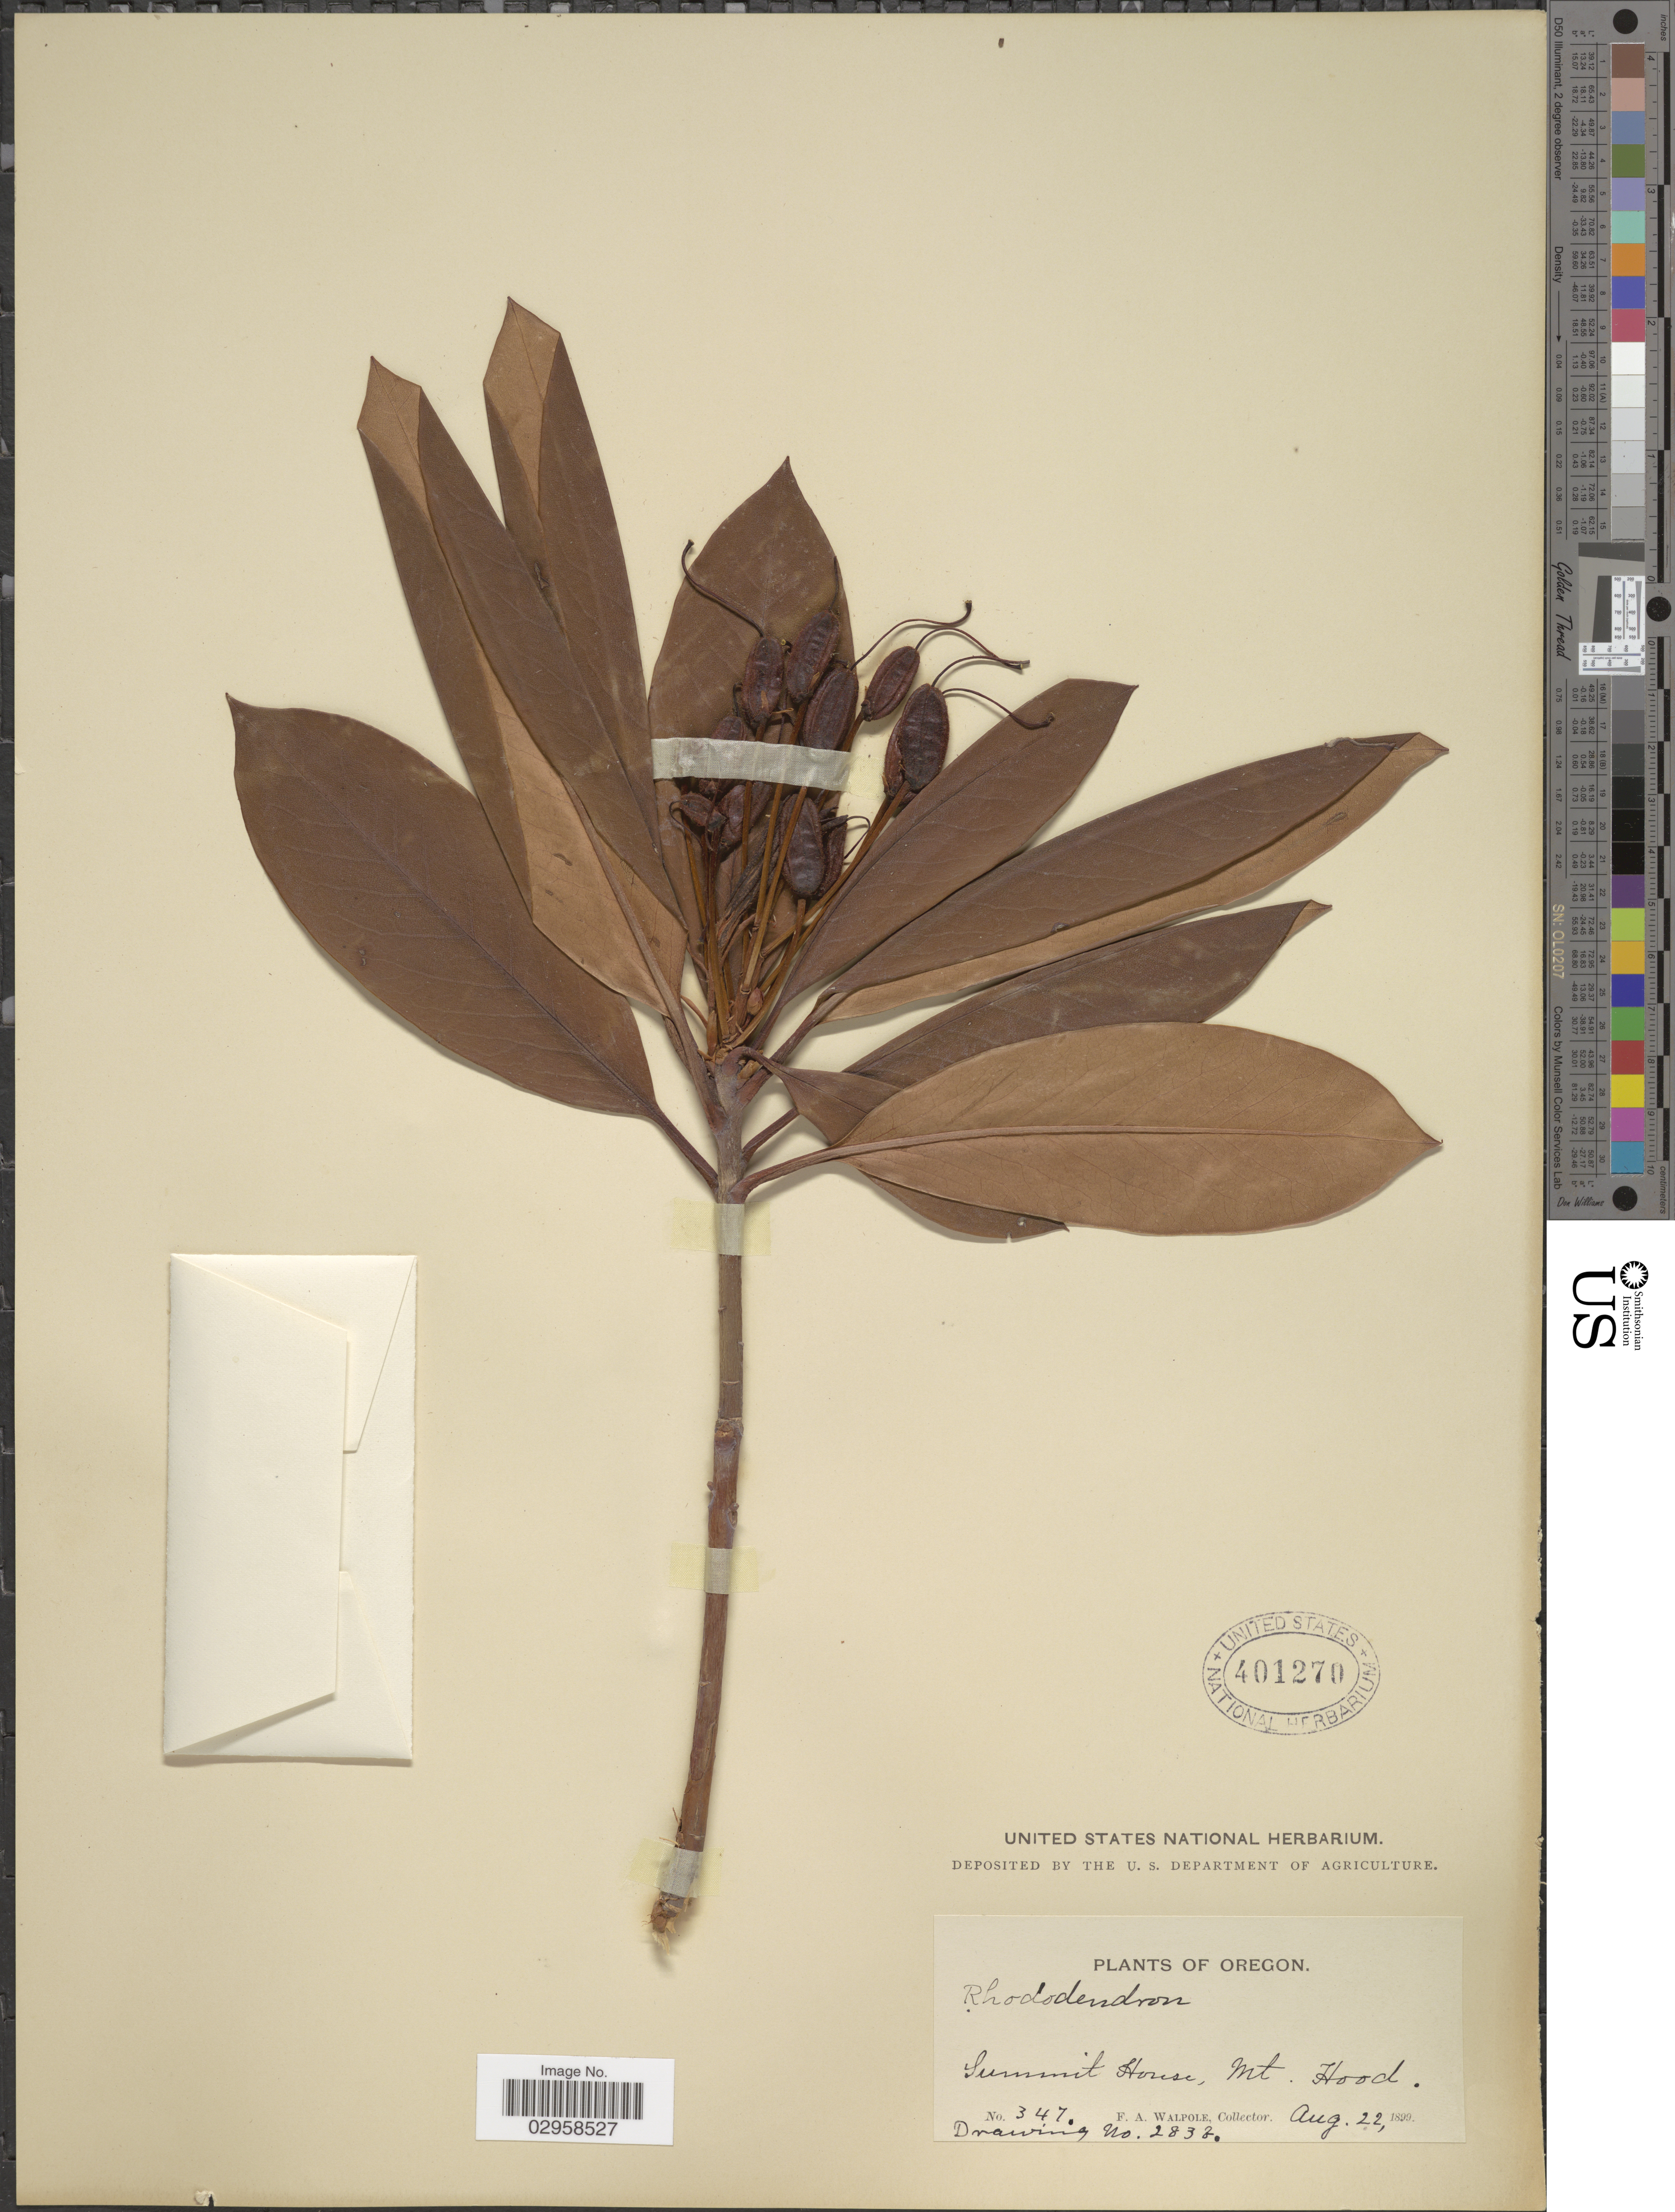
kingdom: Plantae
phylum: Tracheophyta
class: Magnoliopsida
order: Ericales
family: Ericaceae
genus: Rhododendron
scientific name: Rhododendron macrophyllum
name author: D. Don ex G. Don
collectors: F. Walpole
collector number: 347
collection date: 1899-08-22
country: United States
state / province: Oregon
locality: Summit House, Mt. Hood.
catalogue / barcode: US 401270